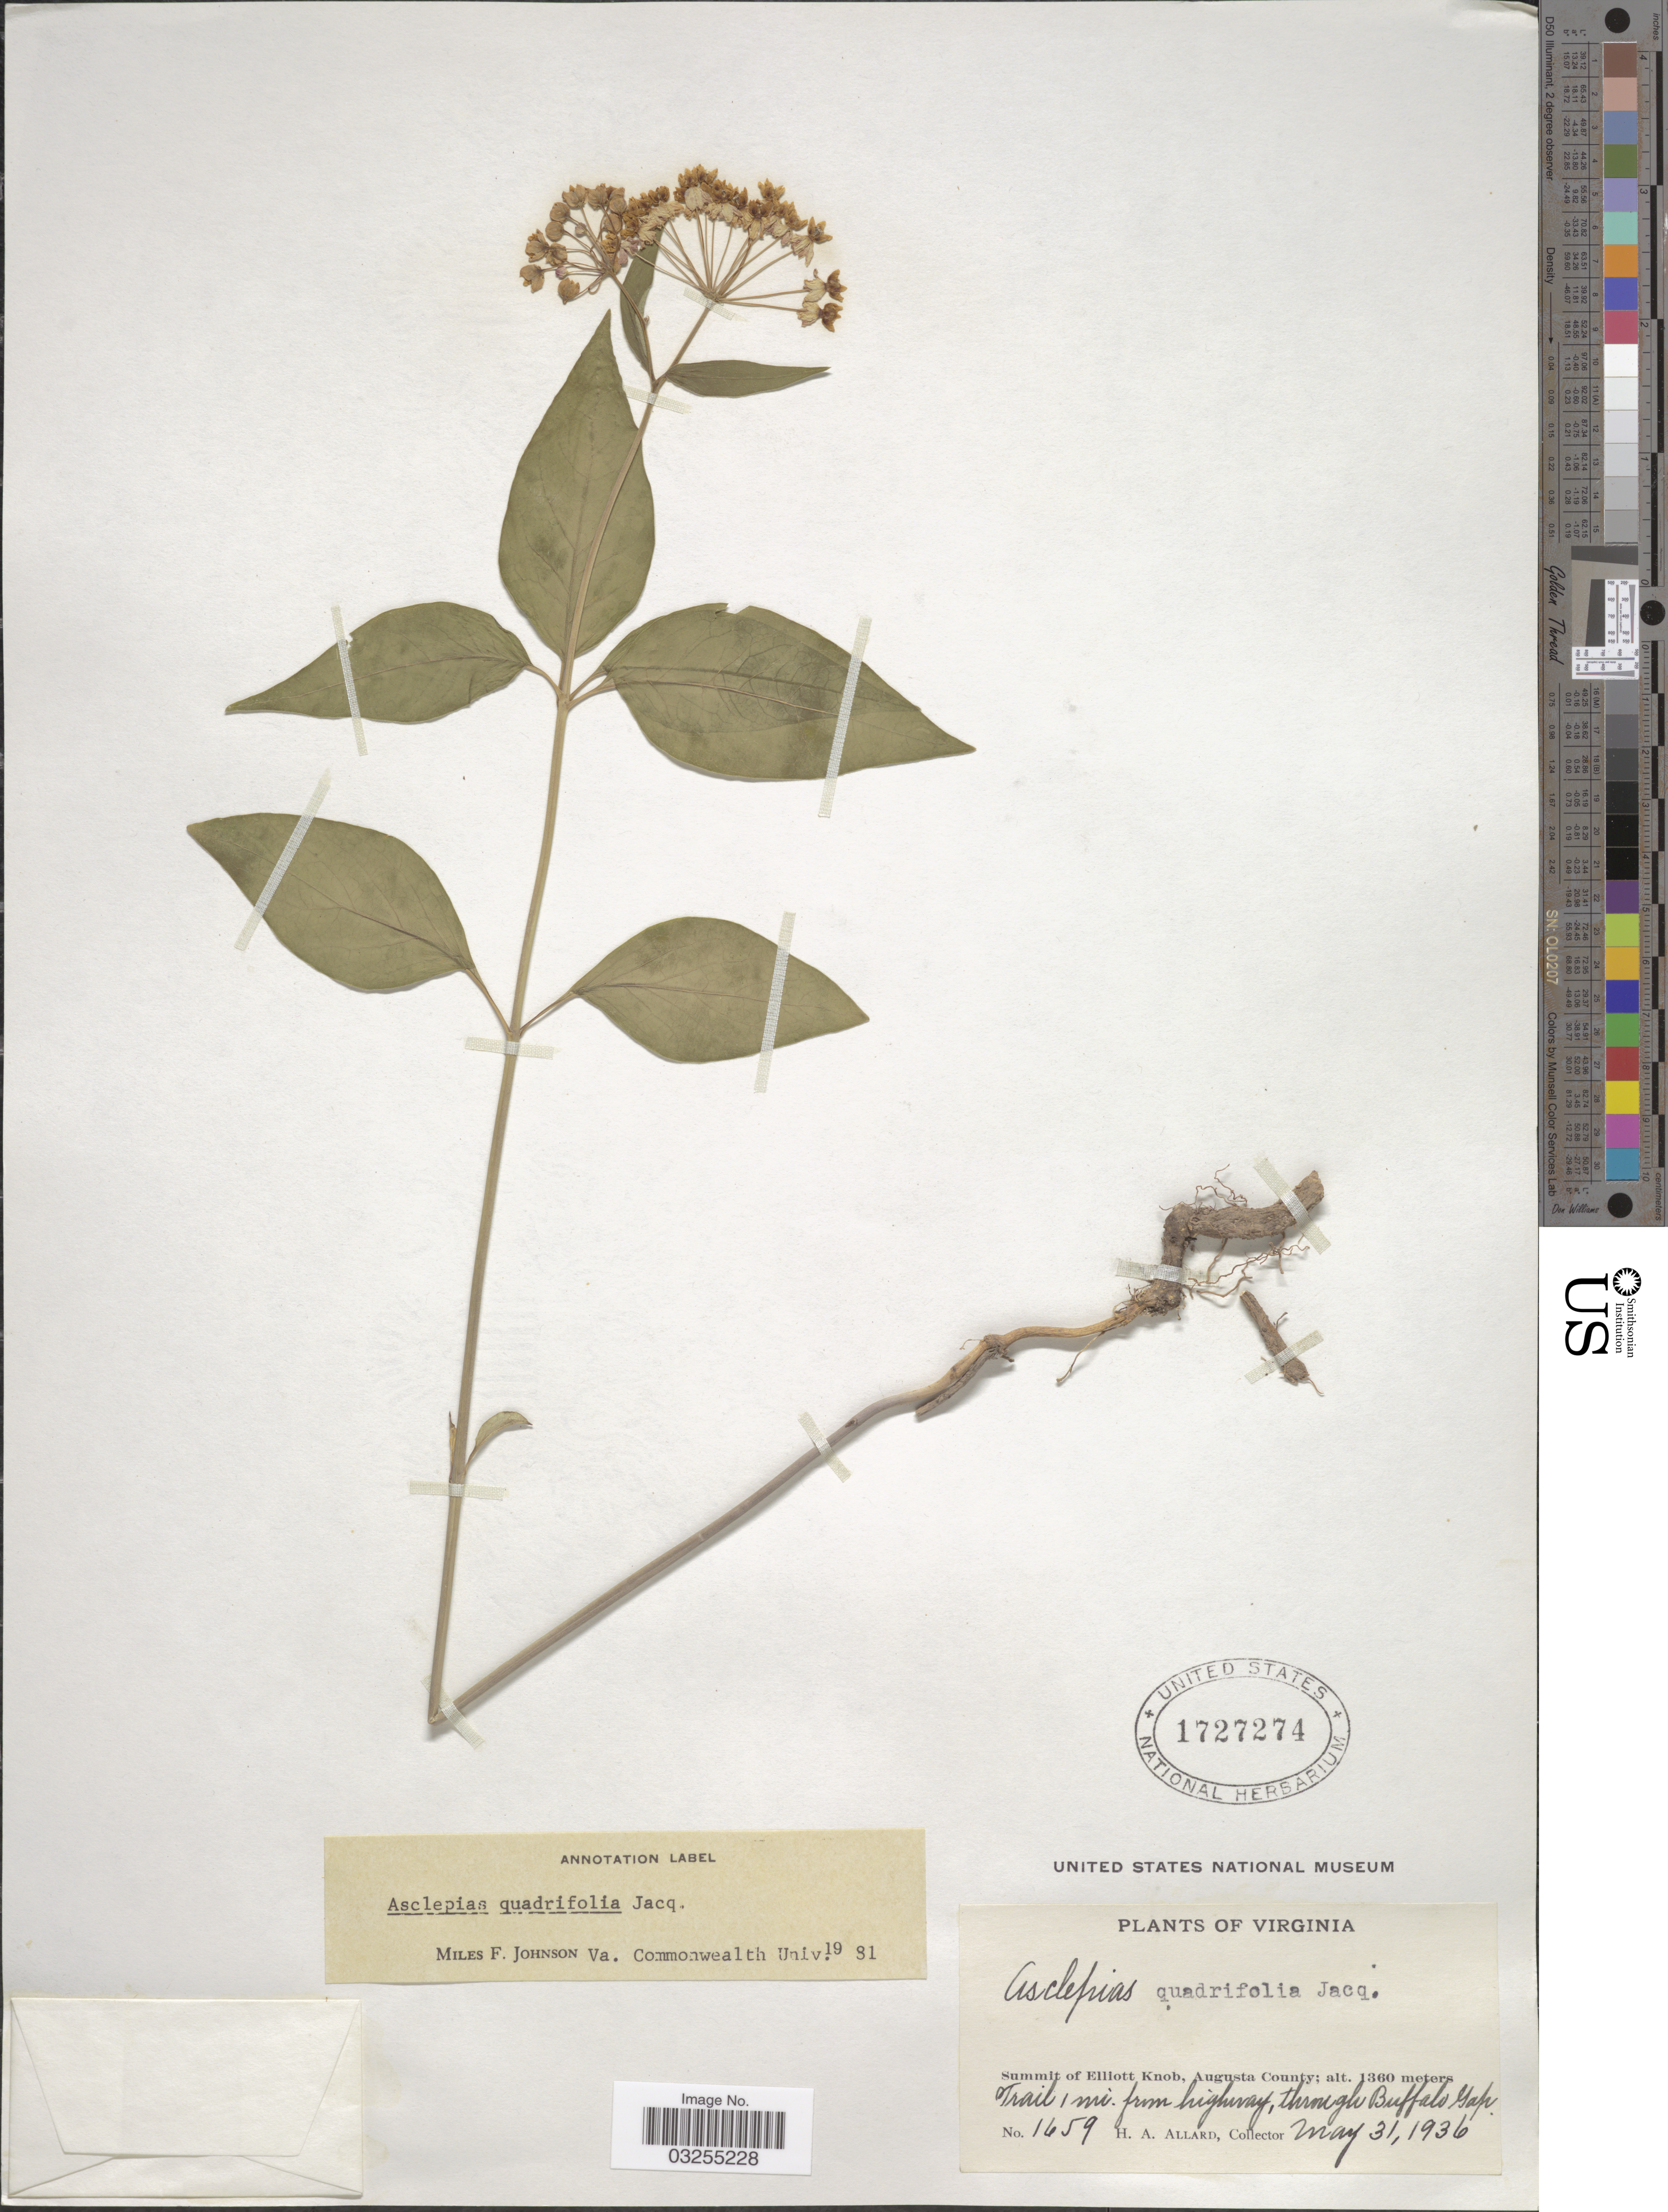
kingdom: Plantae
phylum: Tracheophyta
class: Magnoliopsida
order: Gentianales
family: Apocynaceae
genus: Asclepias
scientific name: Asclepias quadrifolia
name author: Jacq.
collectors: H. A. Allard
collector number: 1659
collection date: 1936-05-31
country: United States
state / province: Virginia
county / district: Augusta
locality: Summit of Elliott Knob, Augusta County. Trail 1 mi. from highway, through Buffalo Gap.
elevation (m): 1360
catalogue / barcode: US 1727274